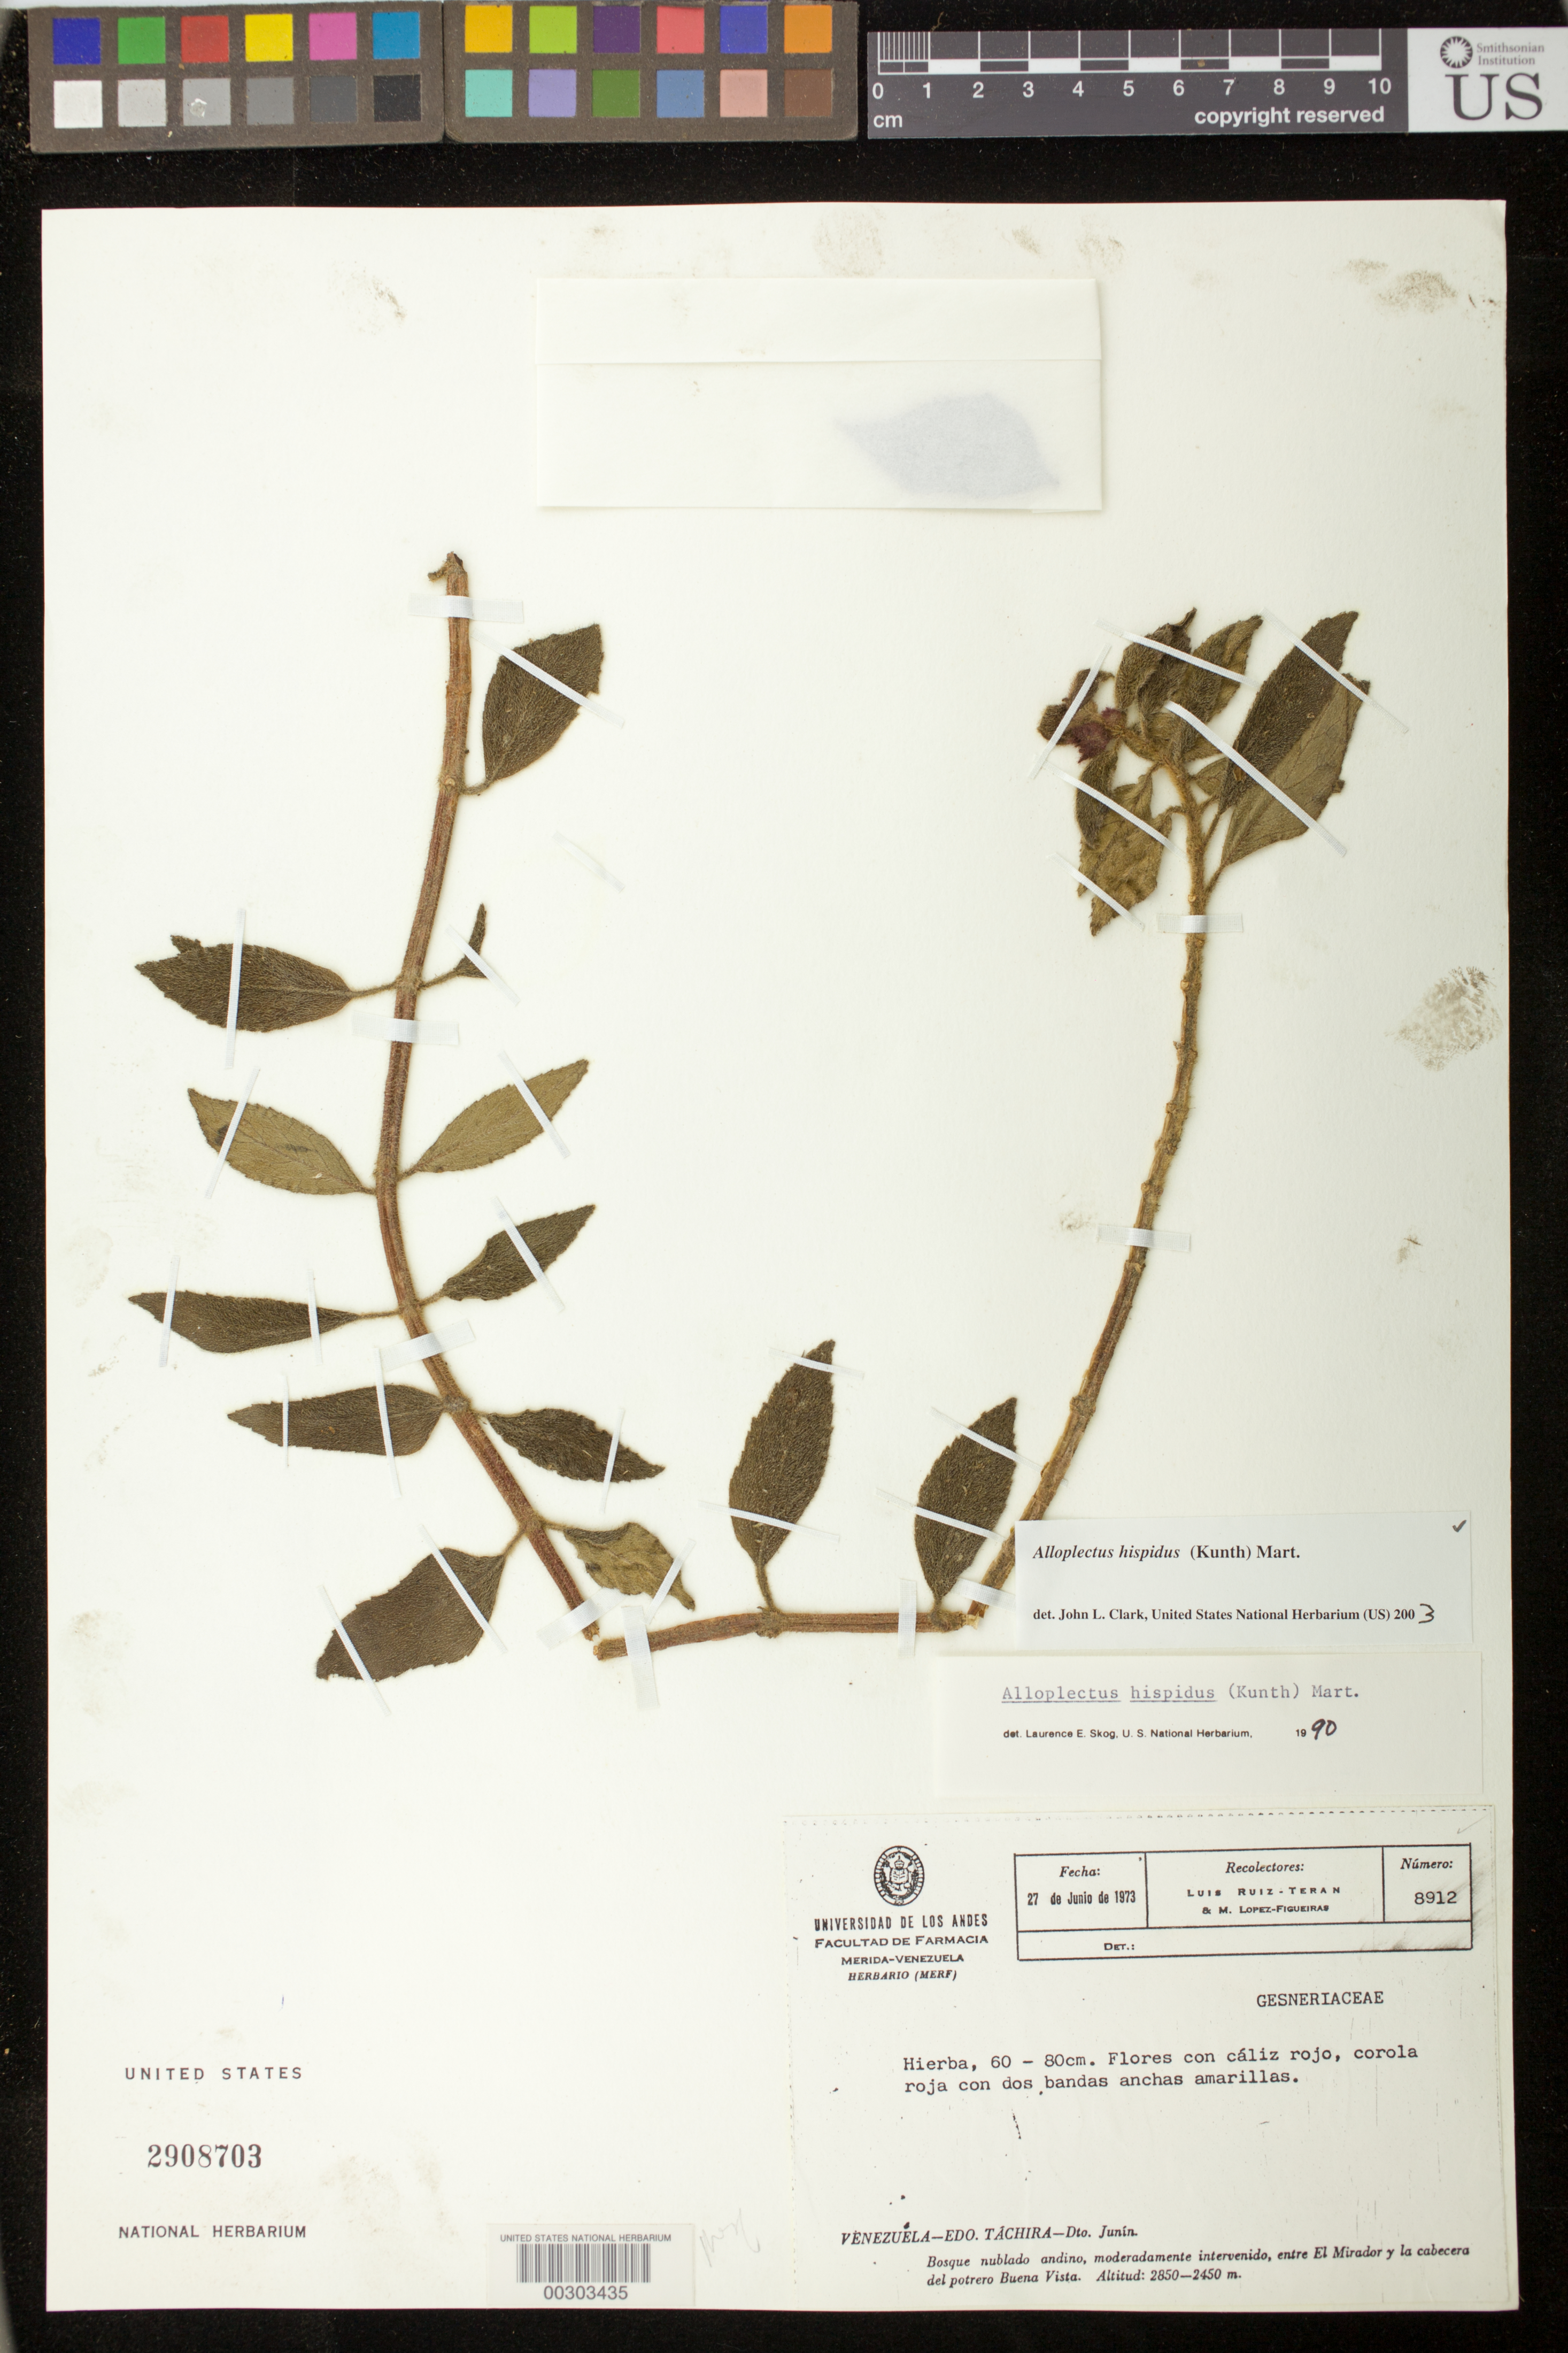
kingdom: Plantae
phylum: Tracheophyta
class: Magnoliopsida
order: Lamiales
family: Gesneriaceae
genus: Alloplectus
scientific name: Alloplectus hispidus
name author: (Kunth) Mart.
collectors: L. E. Ruíz-Terán & M. Lopéz-F.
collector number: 8912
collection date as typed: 27 Jun 1973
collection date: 1973-06-27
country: Venezuela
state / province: Táchira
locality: Dist. Junin, between El Mirador and la cabecera del Potrero Buena Vista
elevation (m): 2450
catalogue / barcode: US 2908703